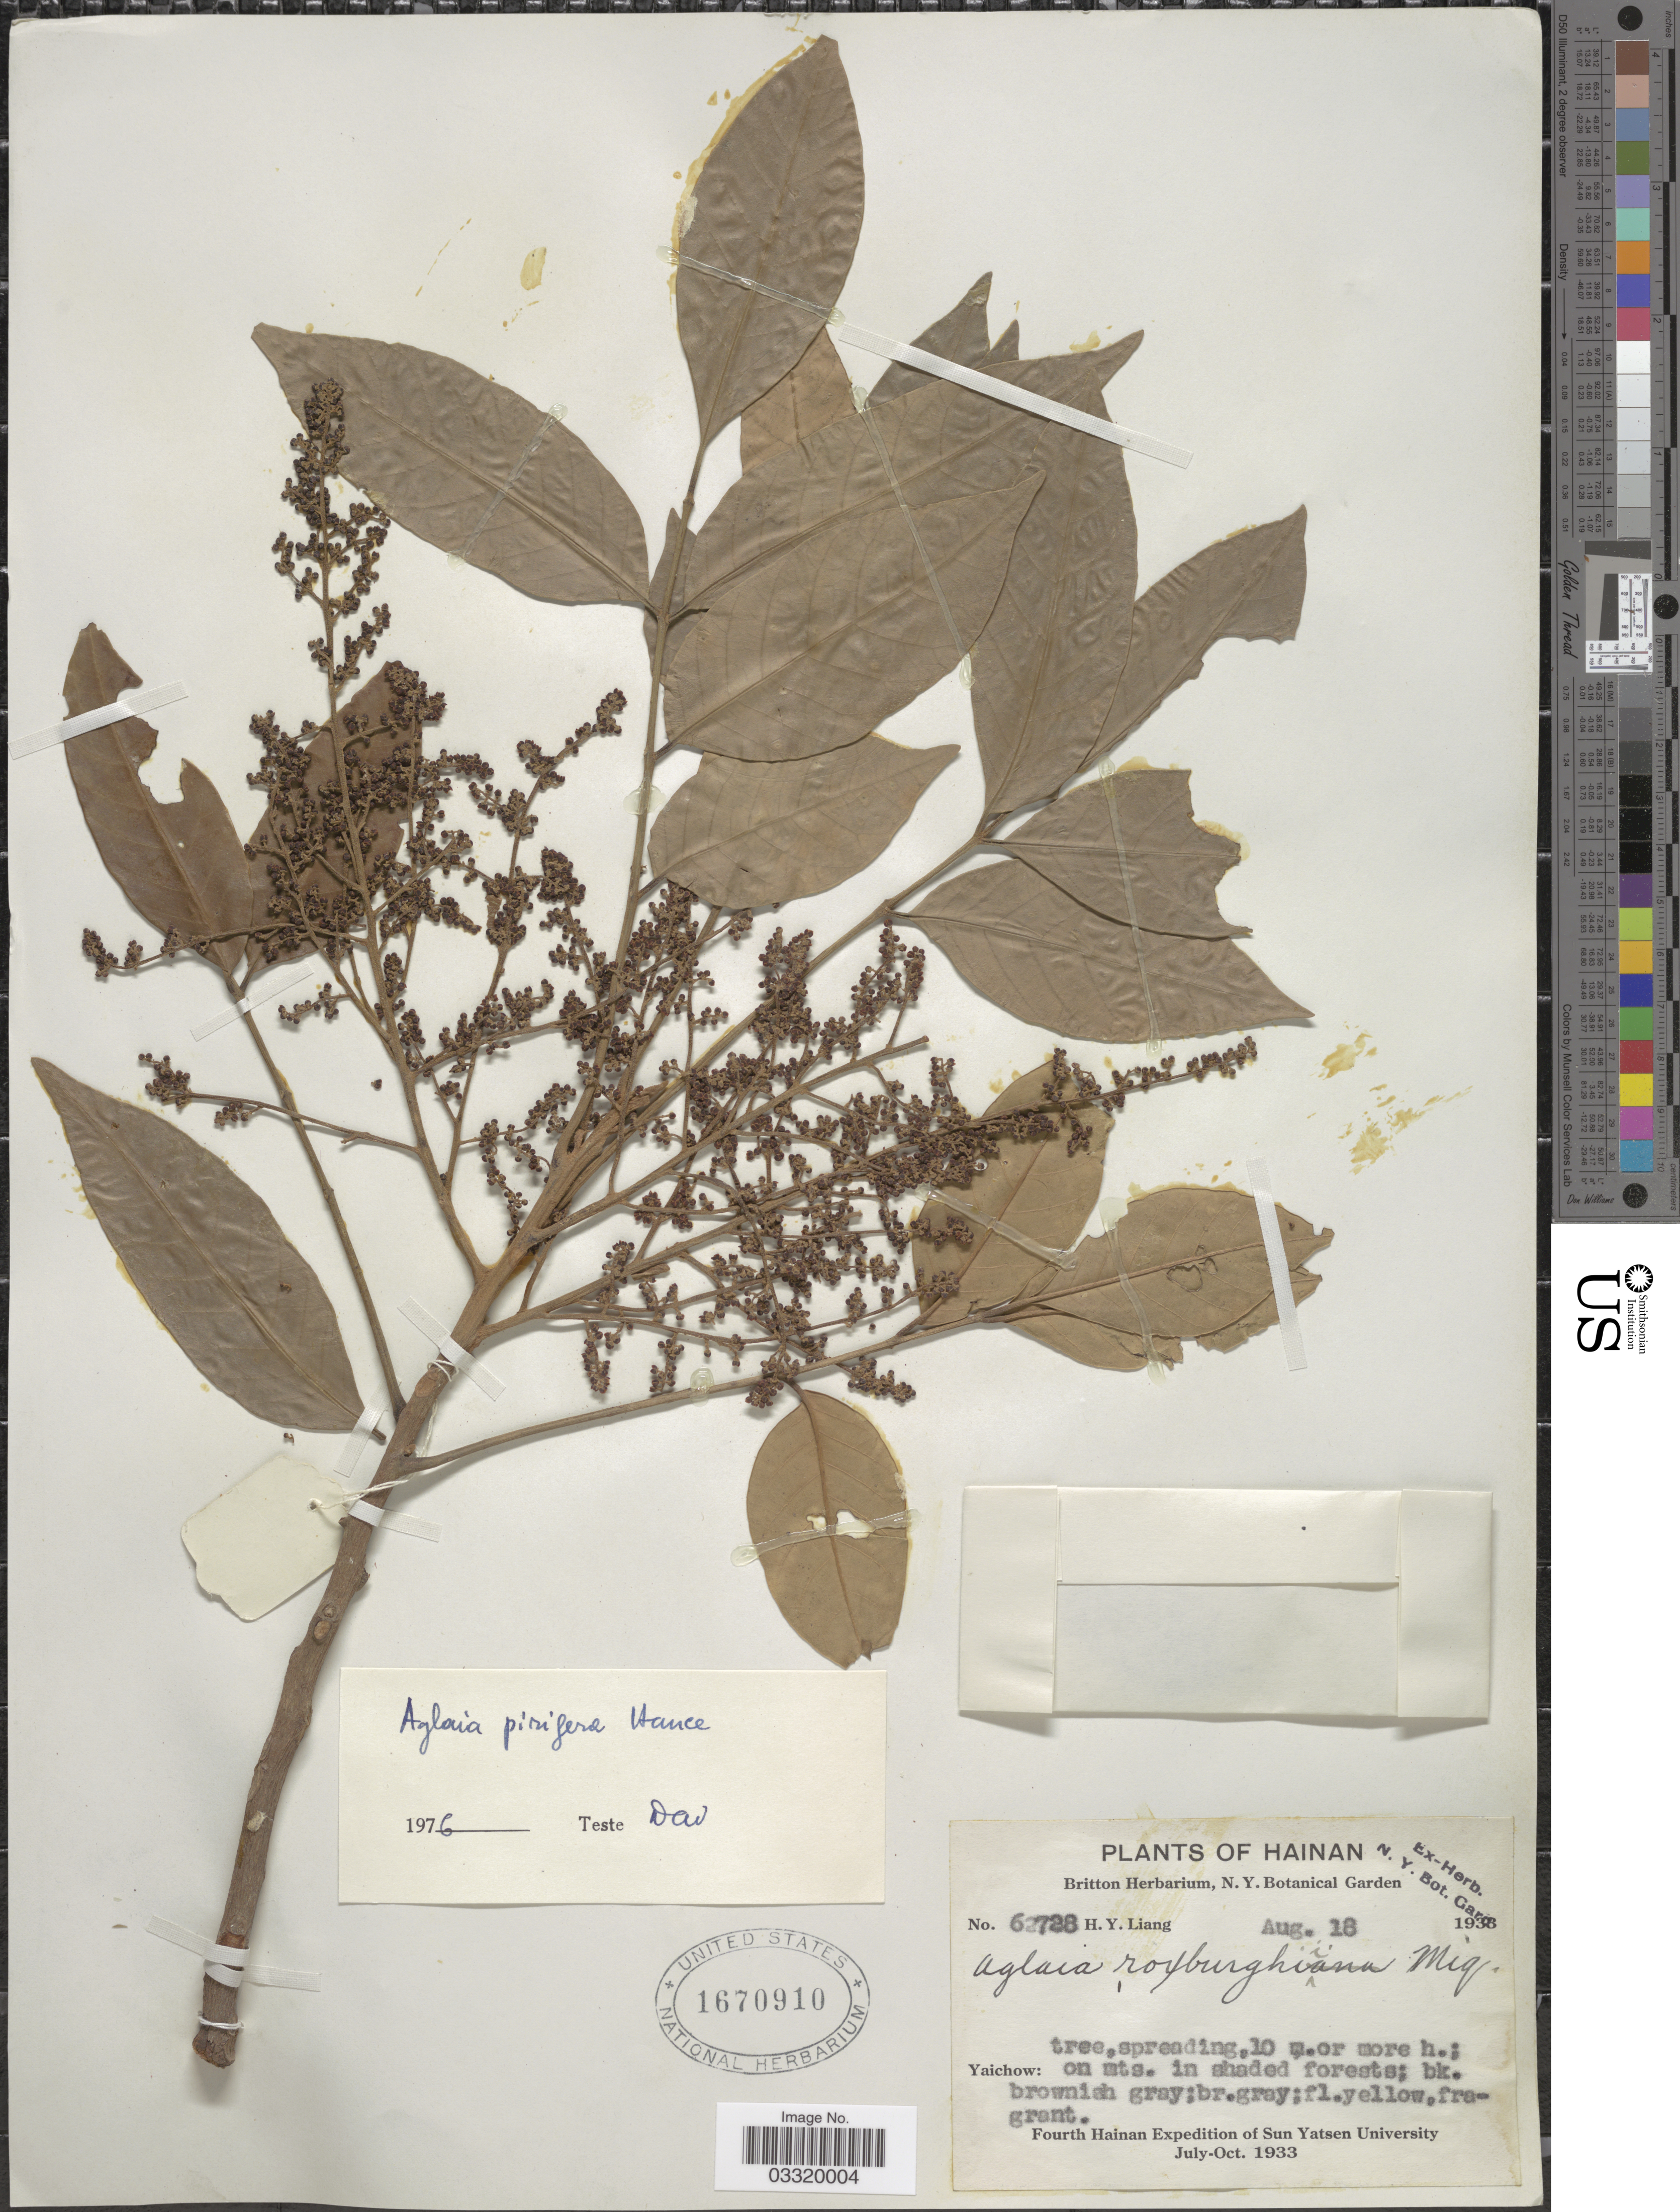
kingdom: Plantae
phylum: Tracheophyta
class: Magnoliopsida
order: Sapindales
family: Meliaceae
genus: Aglaia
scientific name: Aglaia edulis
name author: (Roxb.) Wall.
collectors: H. Y. Liang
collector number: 62728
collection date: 1938-08-18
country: China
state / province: Hainan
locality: Yaichow.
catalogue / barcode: US 1670910